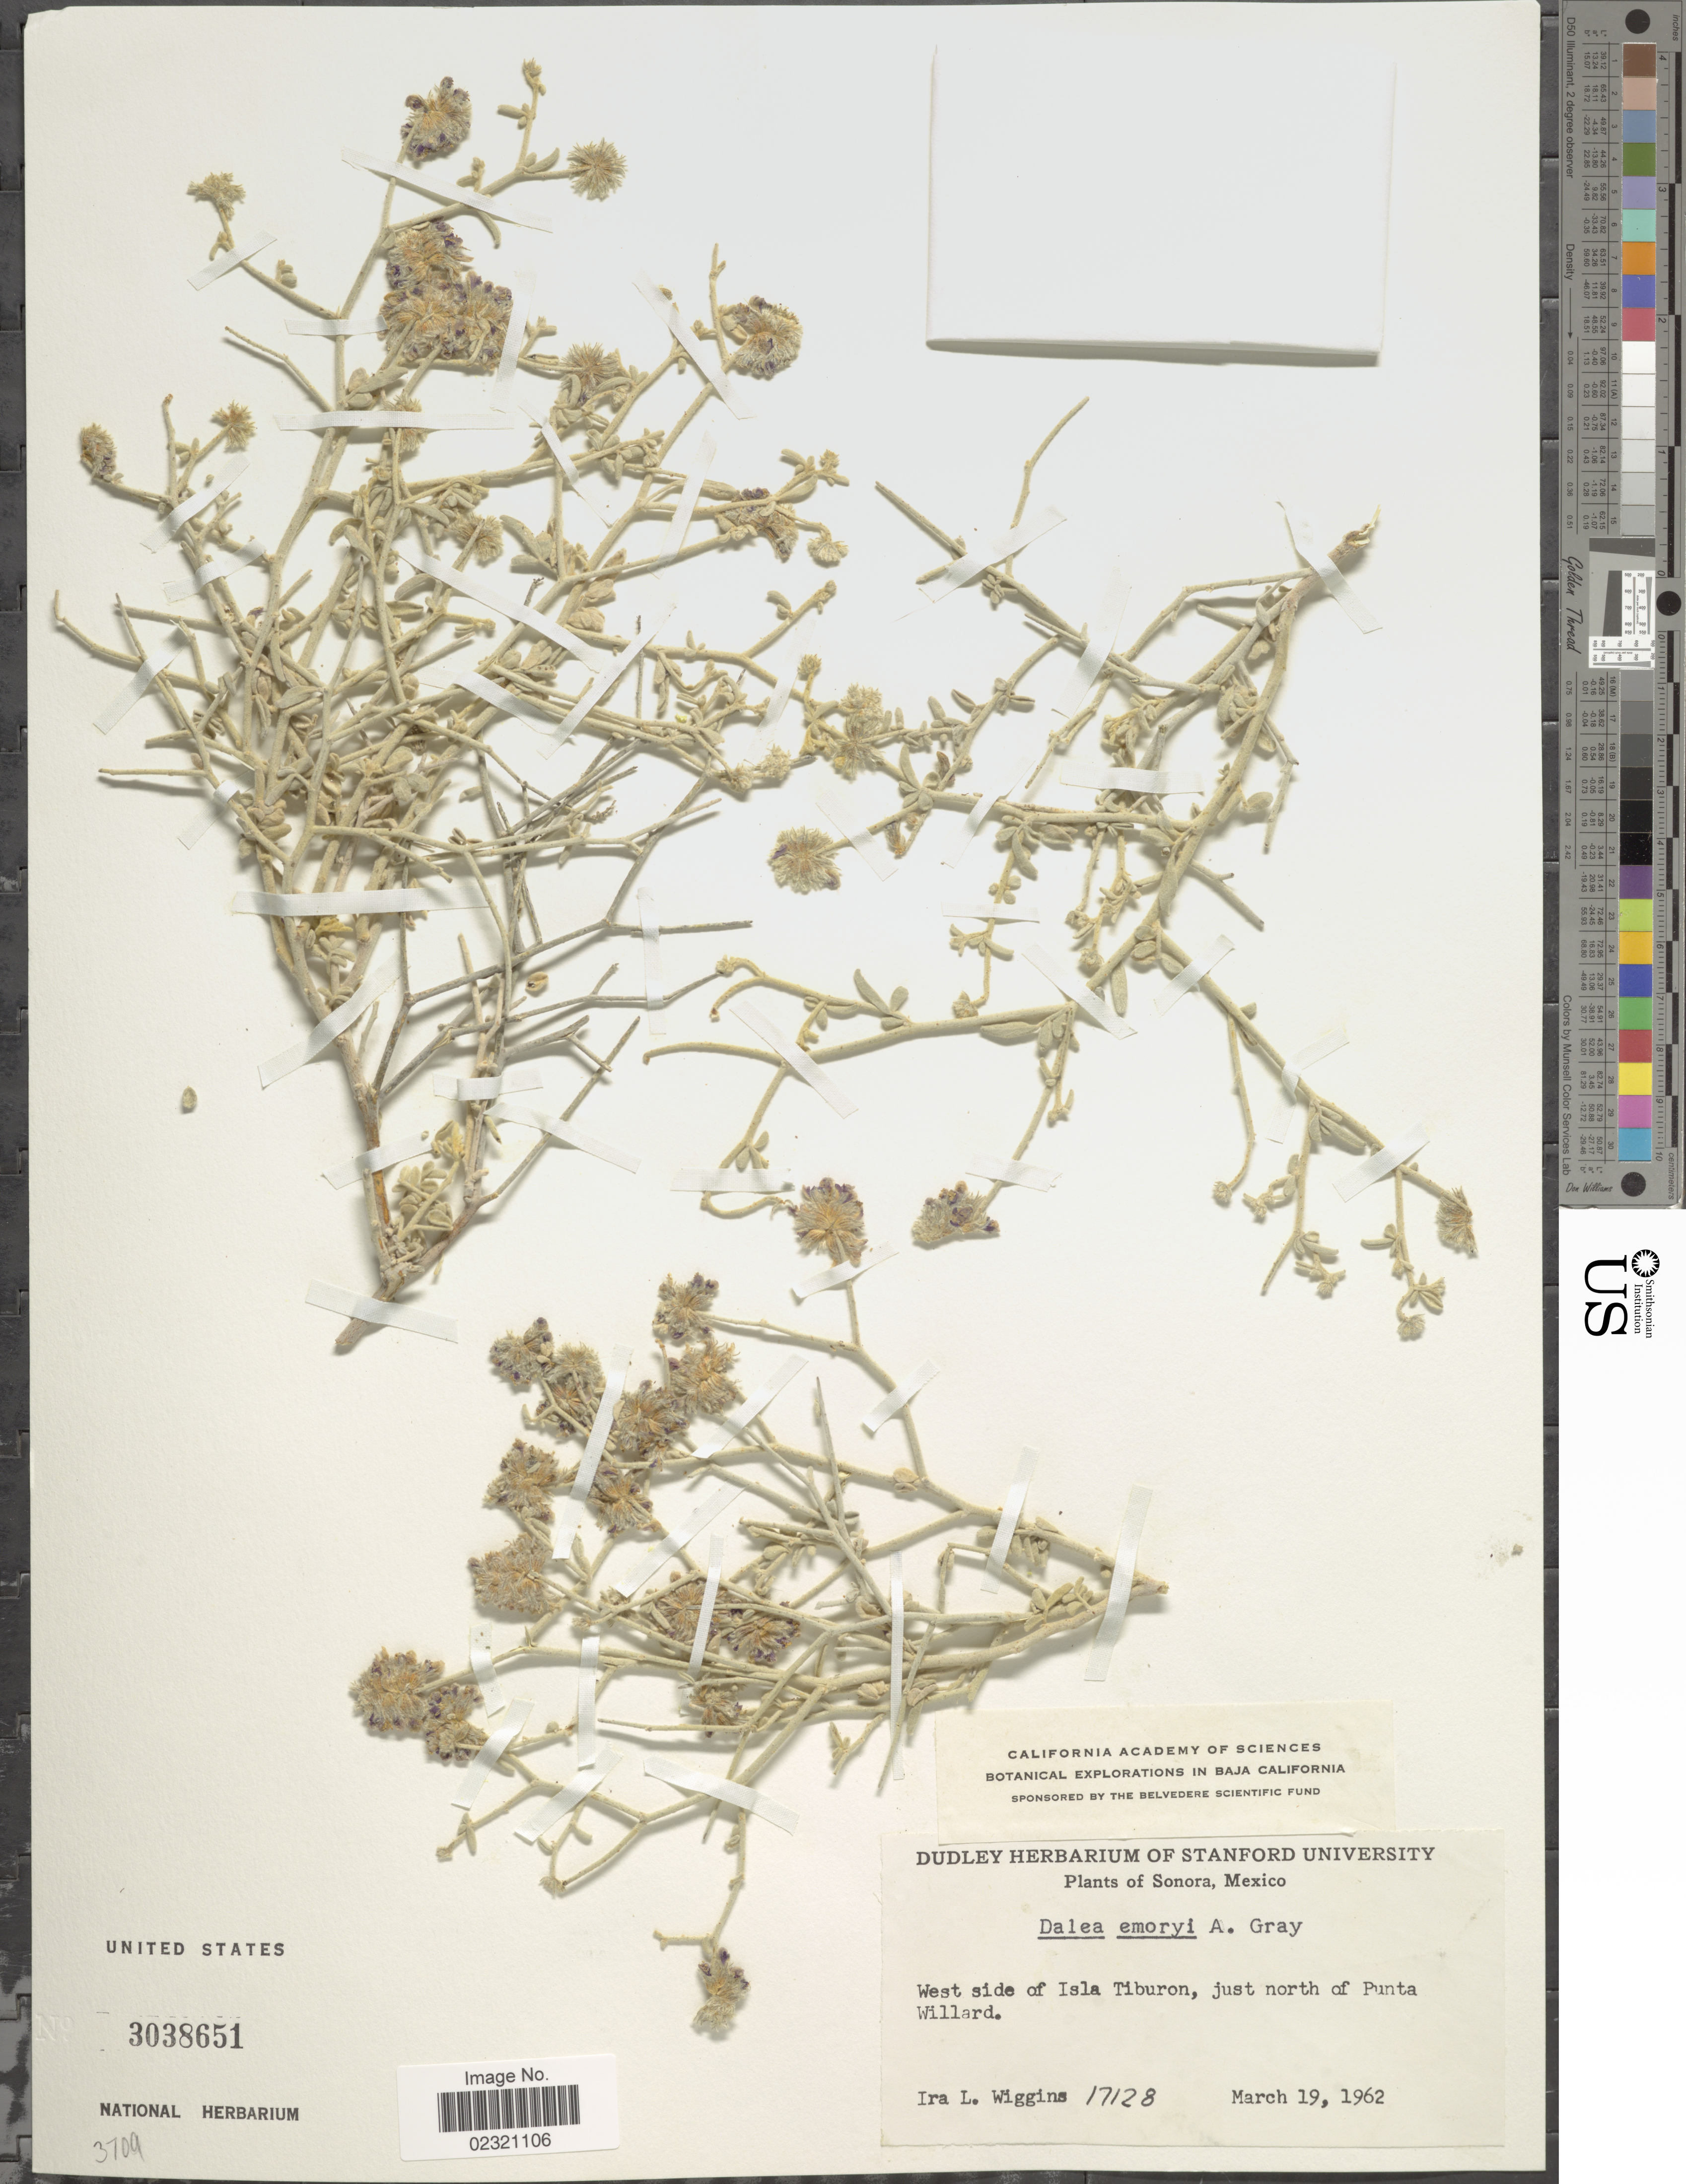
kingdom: Plantae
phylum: Tracheophyta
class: Magnoliopsida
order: Fabales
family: Fabaceae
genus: Psorothamnus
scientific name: Psorothamnus emoryi var. emoryi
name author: (A. Gray) Rydb.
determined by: Strong, M. T., (US), Smithsonian Institution - National Museum of Natural History (UNITED STATES)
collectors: I. L. Wiggins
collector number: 17128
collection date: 1962-03-19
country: Mexico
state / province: Sonora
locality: West side of Isla Tiburon, just north of Punta Willard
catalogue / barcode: US 3038651